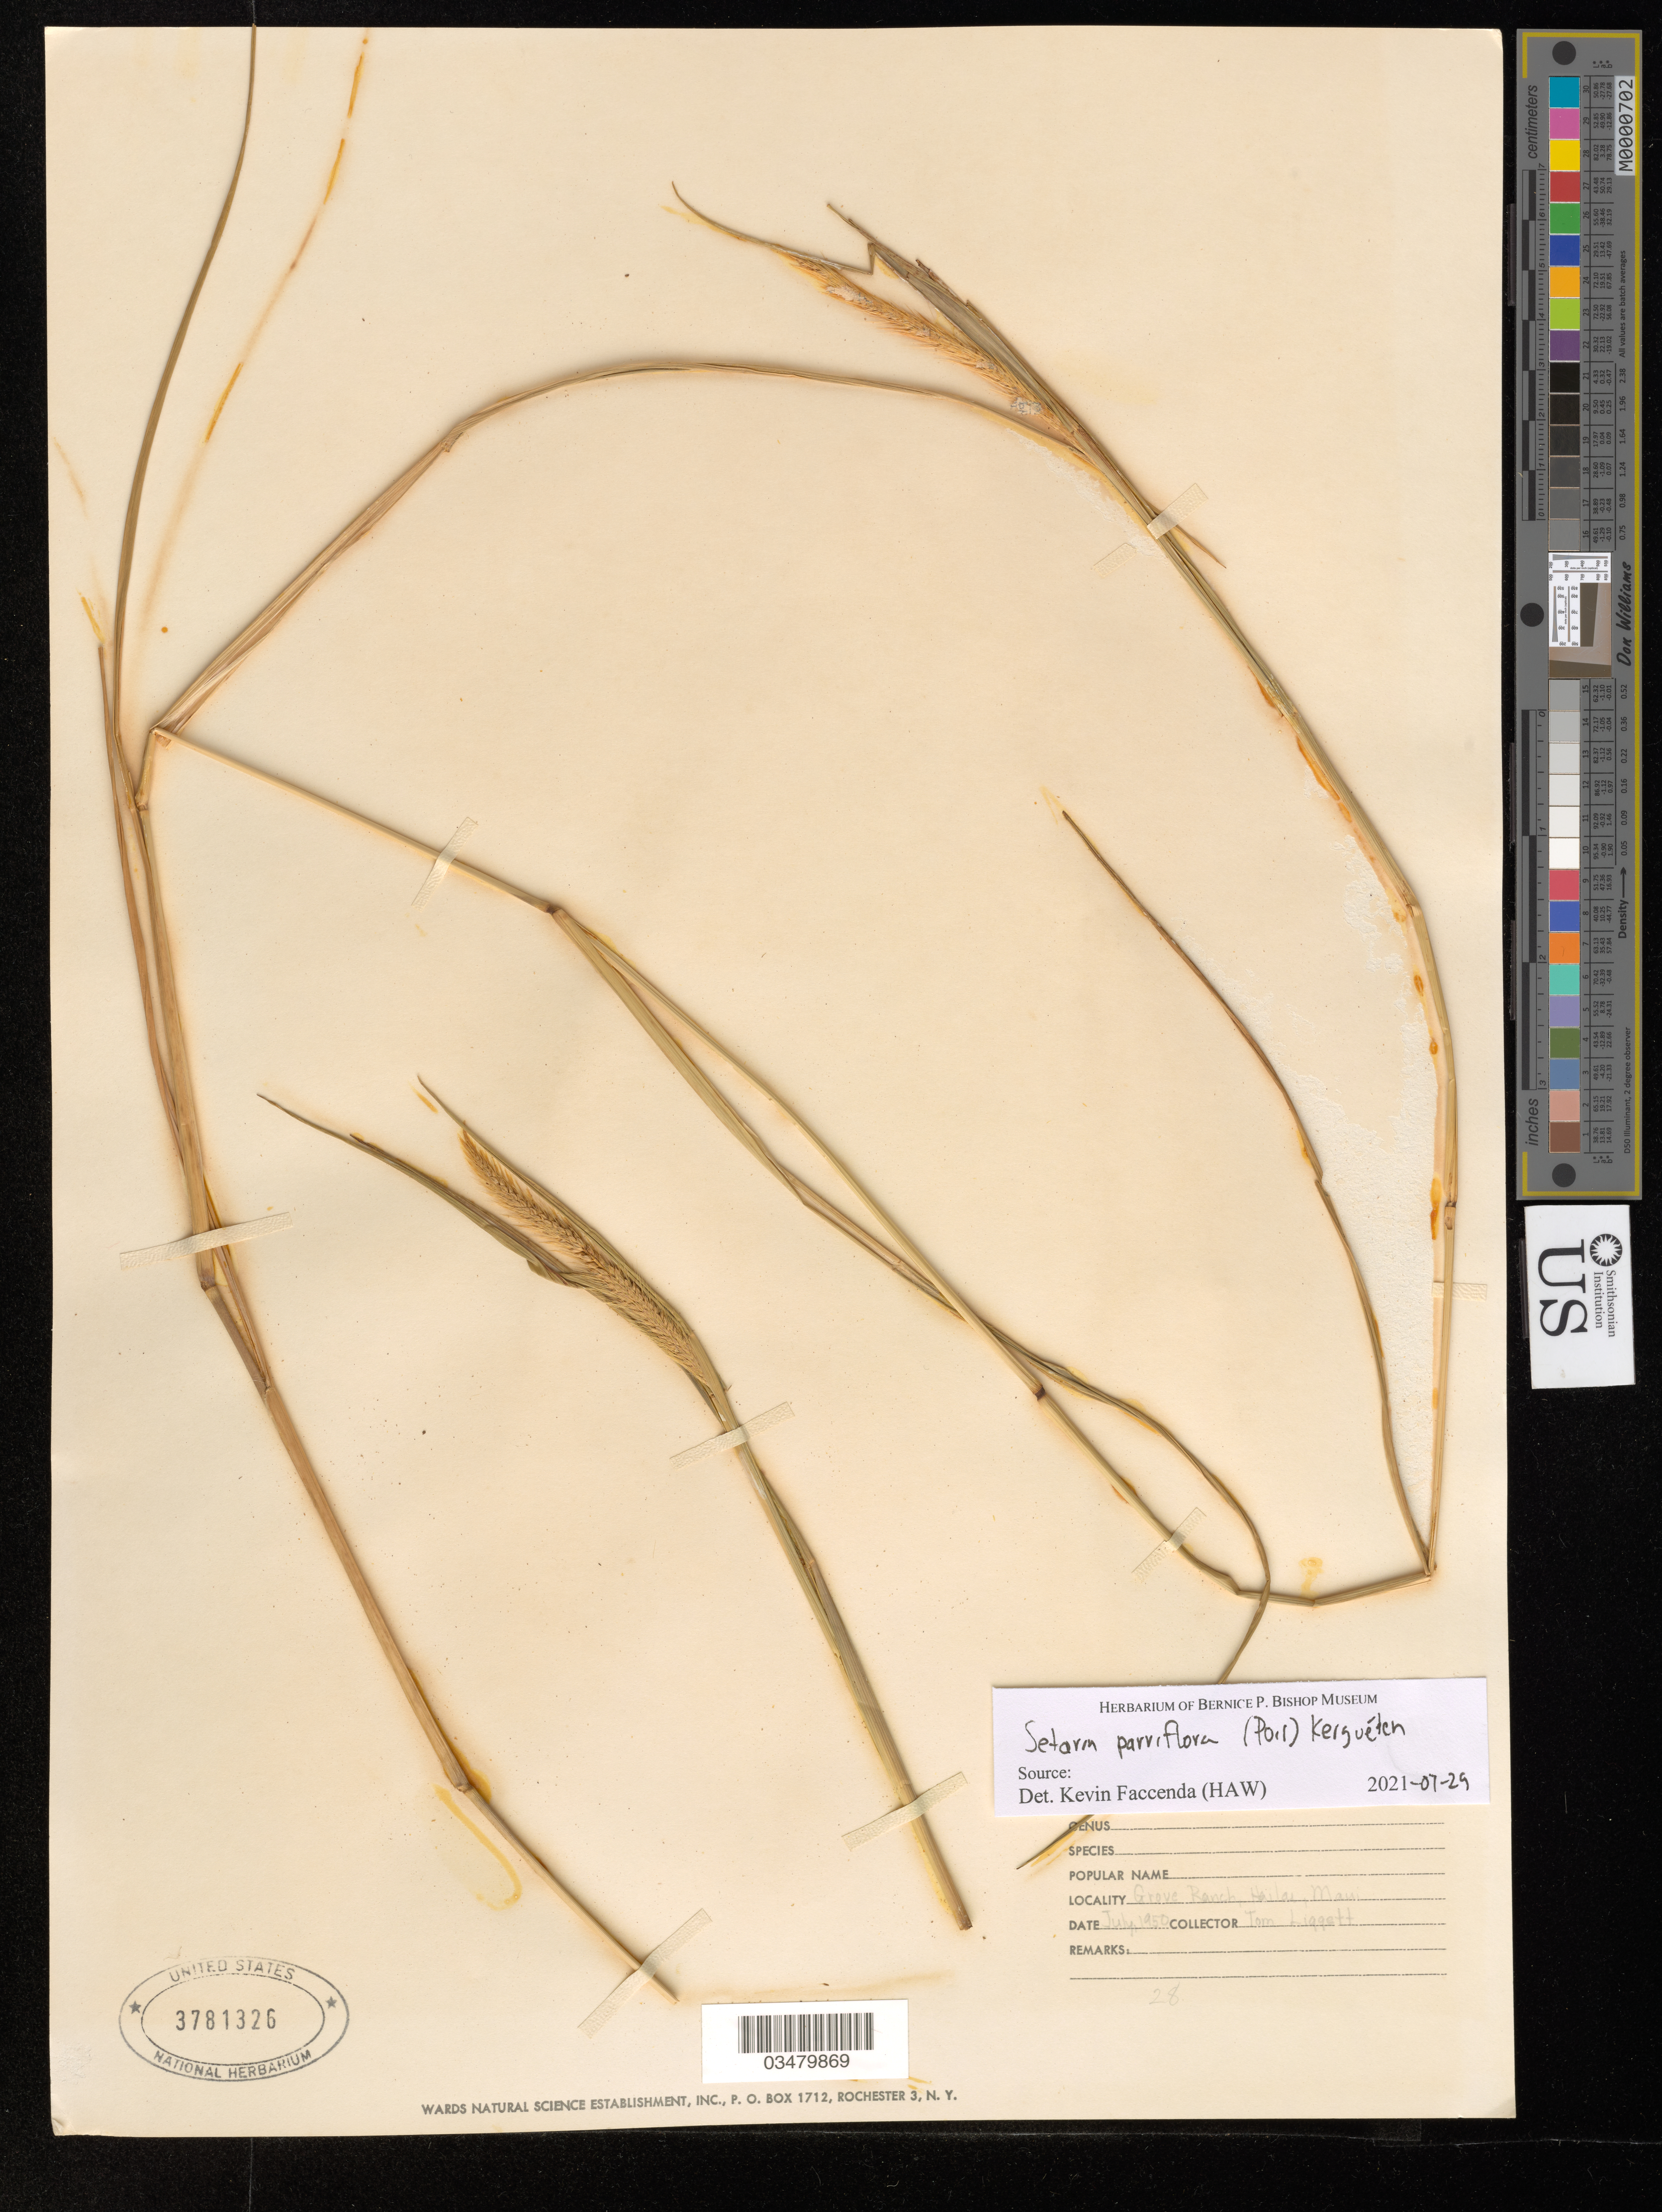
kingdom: Plantae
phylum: Tracheophyta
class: Liliopsida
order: Poales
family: Poaceae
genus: Setaria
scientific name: Setaria parviflora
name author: (Poir.) Kerguélen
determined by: Faccenda, K.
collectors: T. Liggett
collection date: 1950-07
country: United States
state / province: Hawaii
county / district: Maui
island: Maui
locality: Grove Ranch Kula, Maui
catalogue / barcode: US 3781326